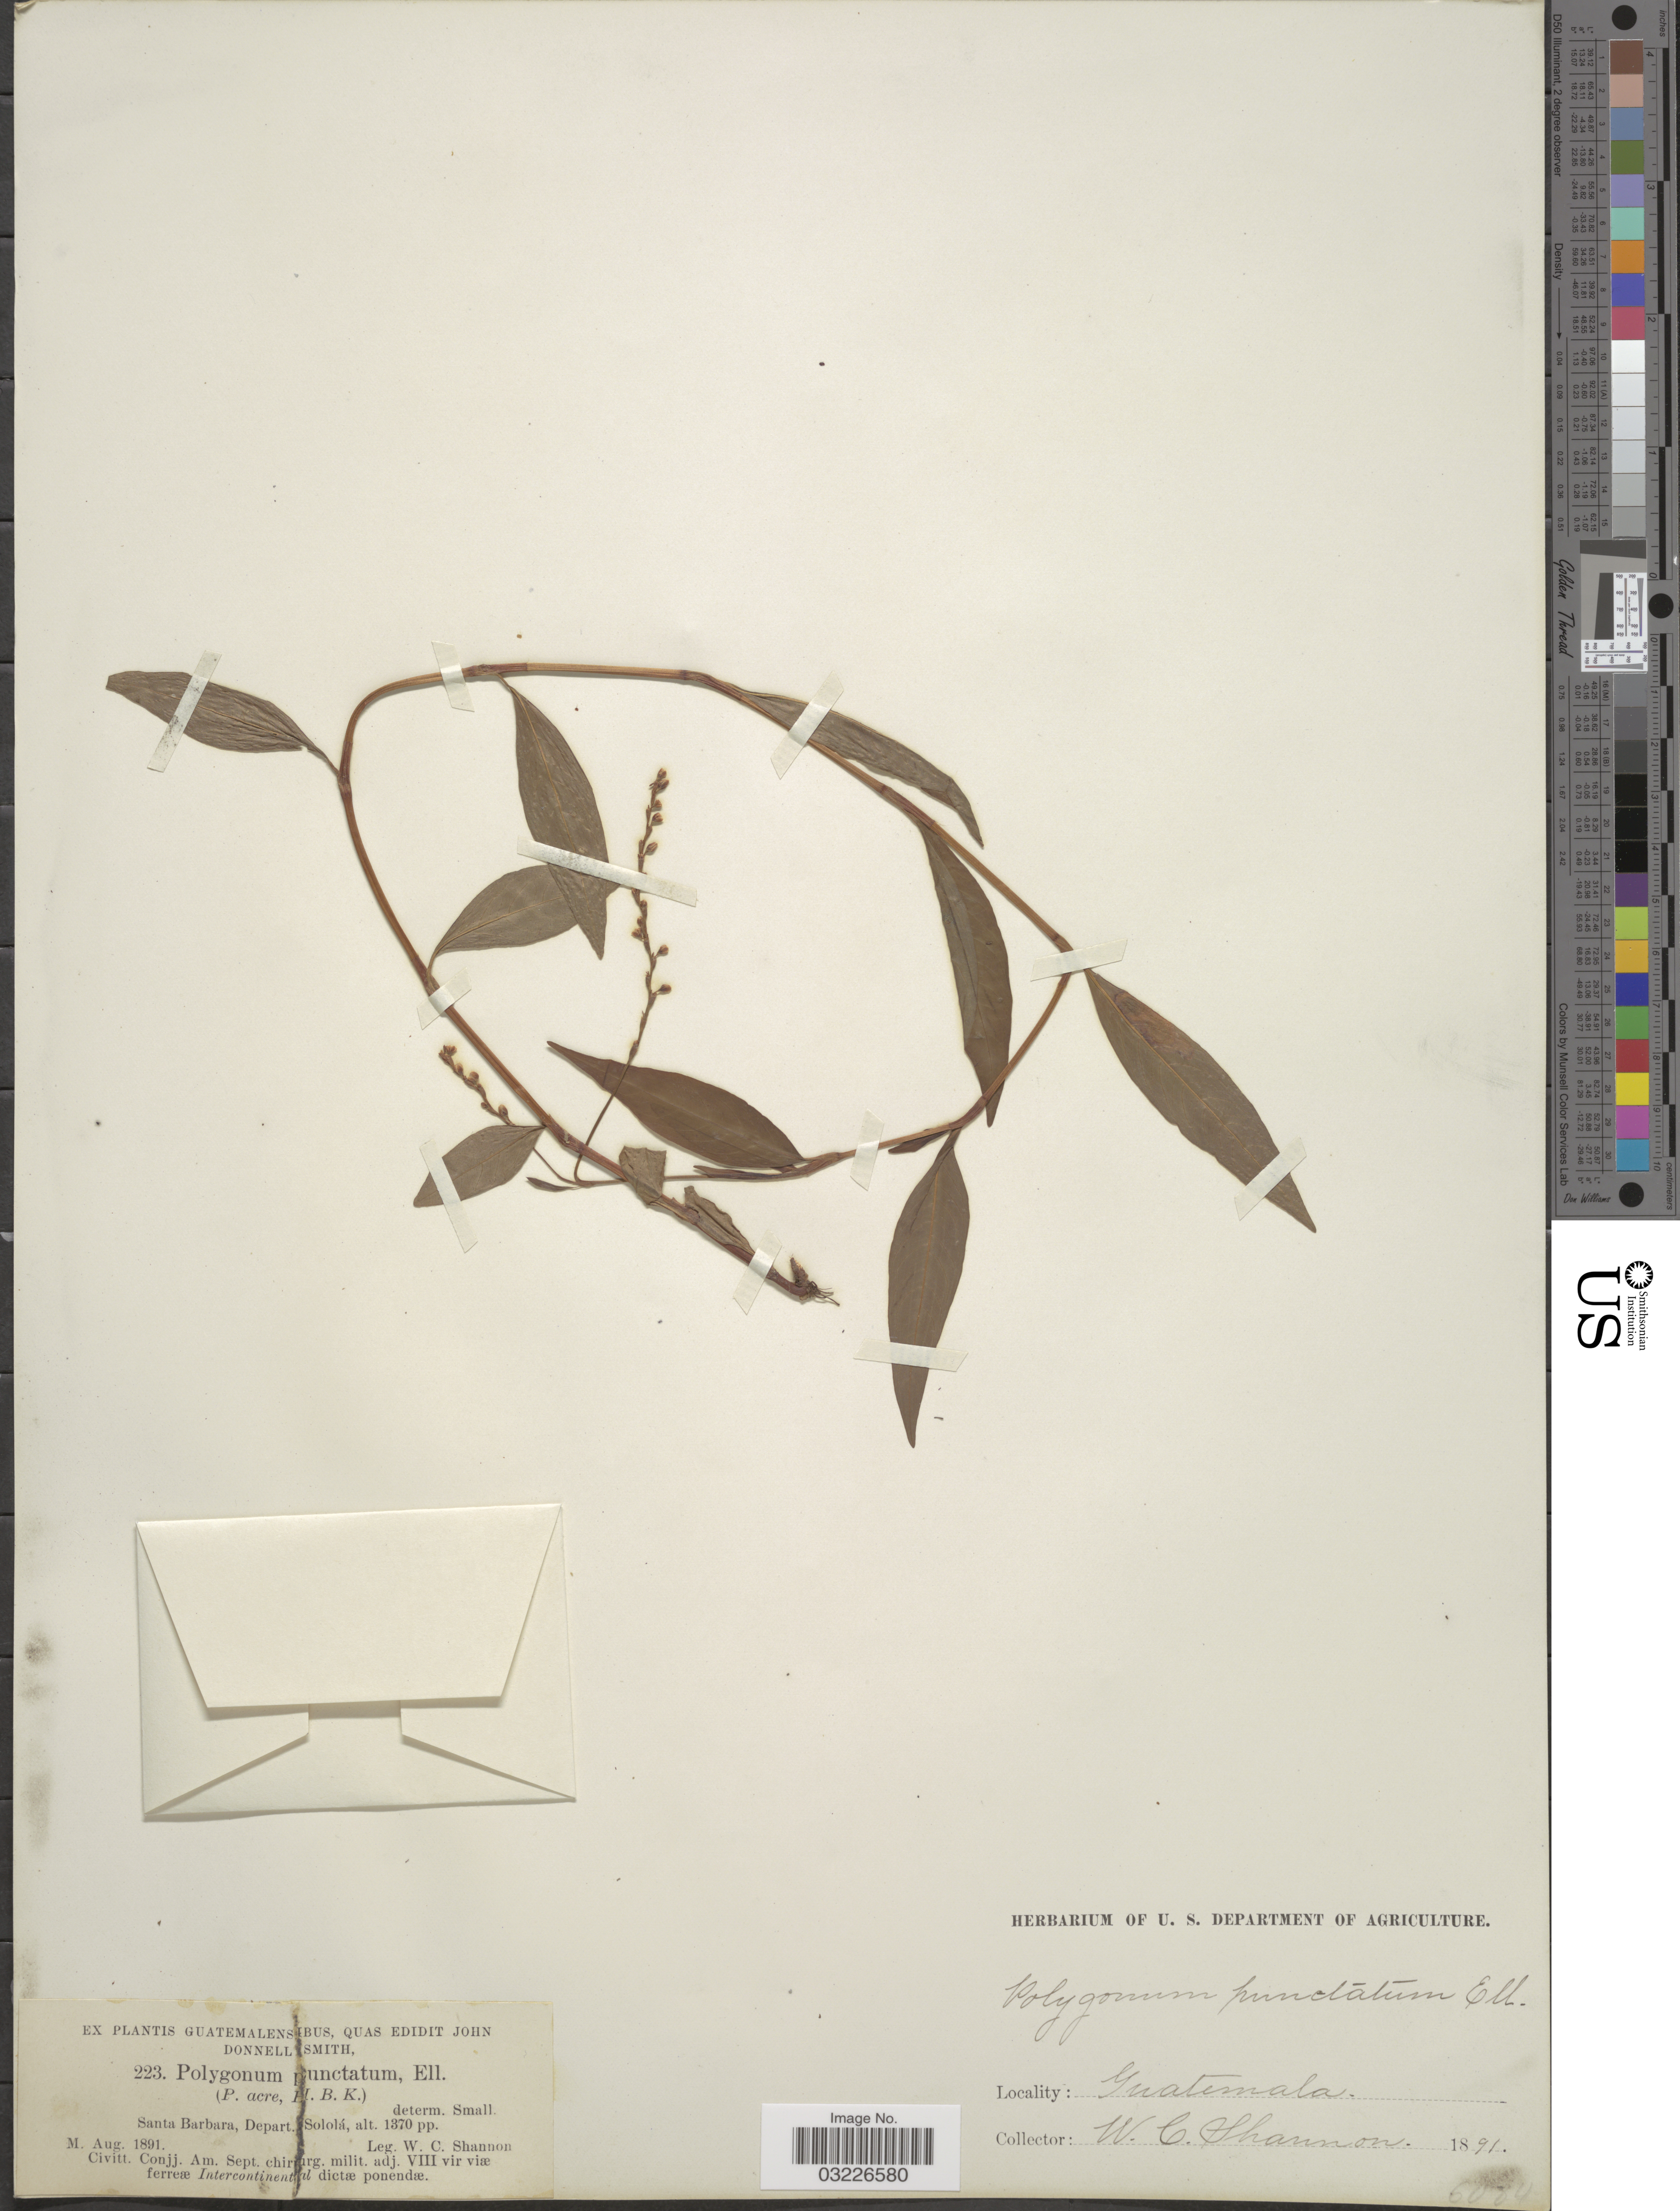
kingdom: Plantae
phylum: Tracheophyta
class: Magnoliopsida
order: Caryophyllales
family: Polygonaceae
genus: Persicaria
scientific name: Persicaria punctata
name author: (Elliott) Small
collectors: W. C. Shannon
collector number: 223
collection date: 1891-08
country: Guatemala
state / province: Sololá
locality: Santa Barbara, Depart. Sololá.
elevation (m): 418